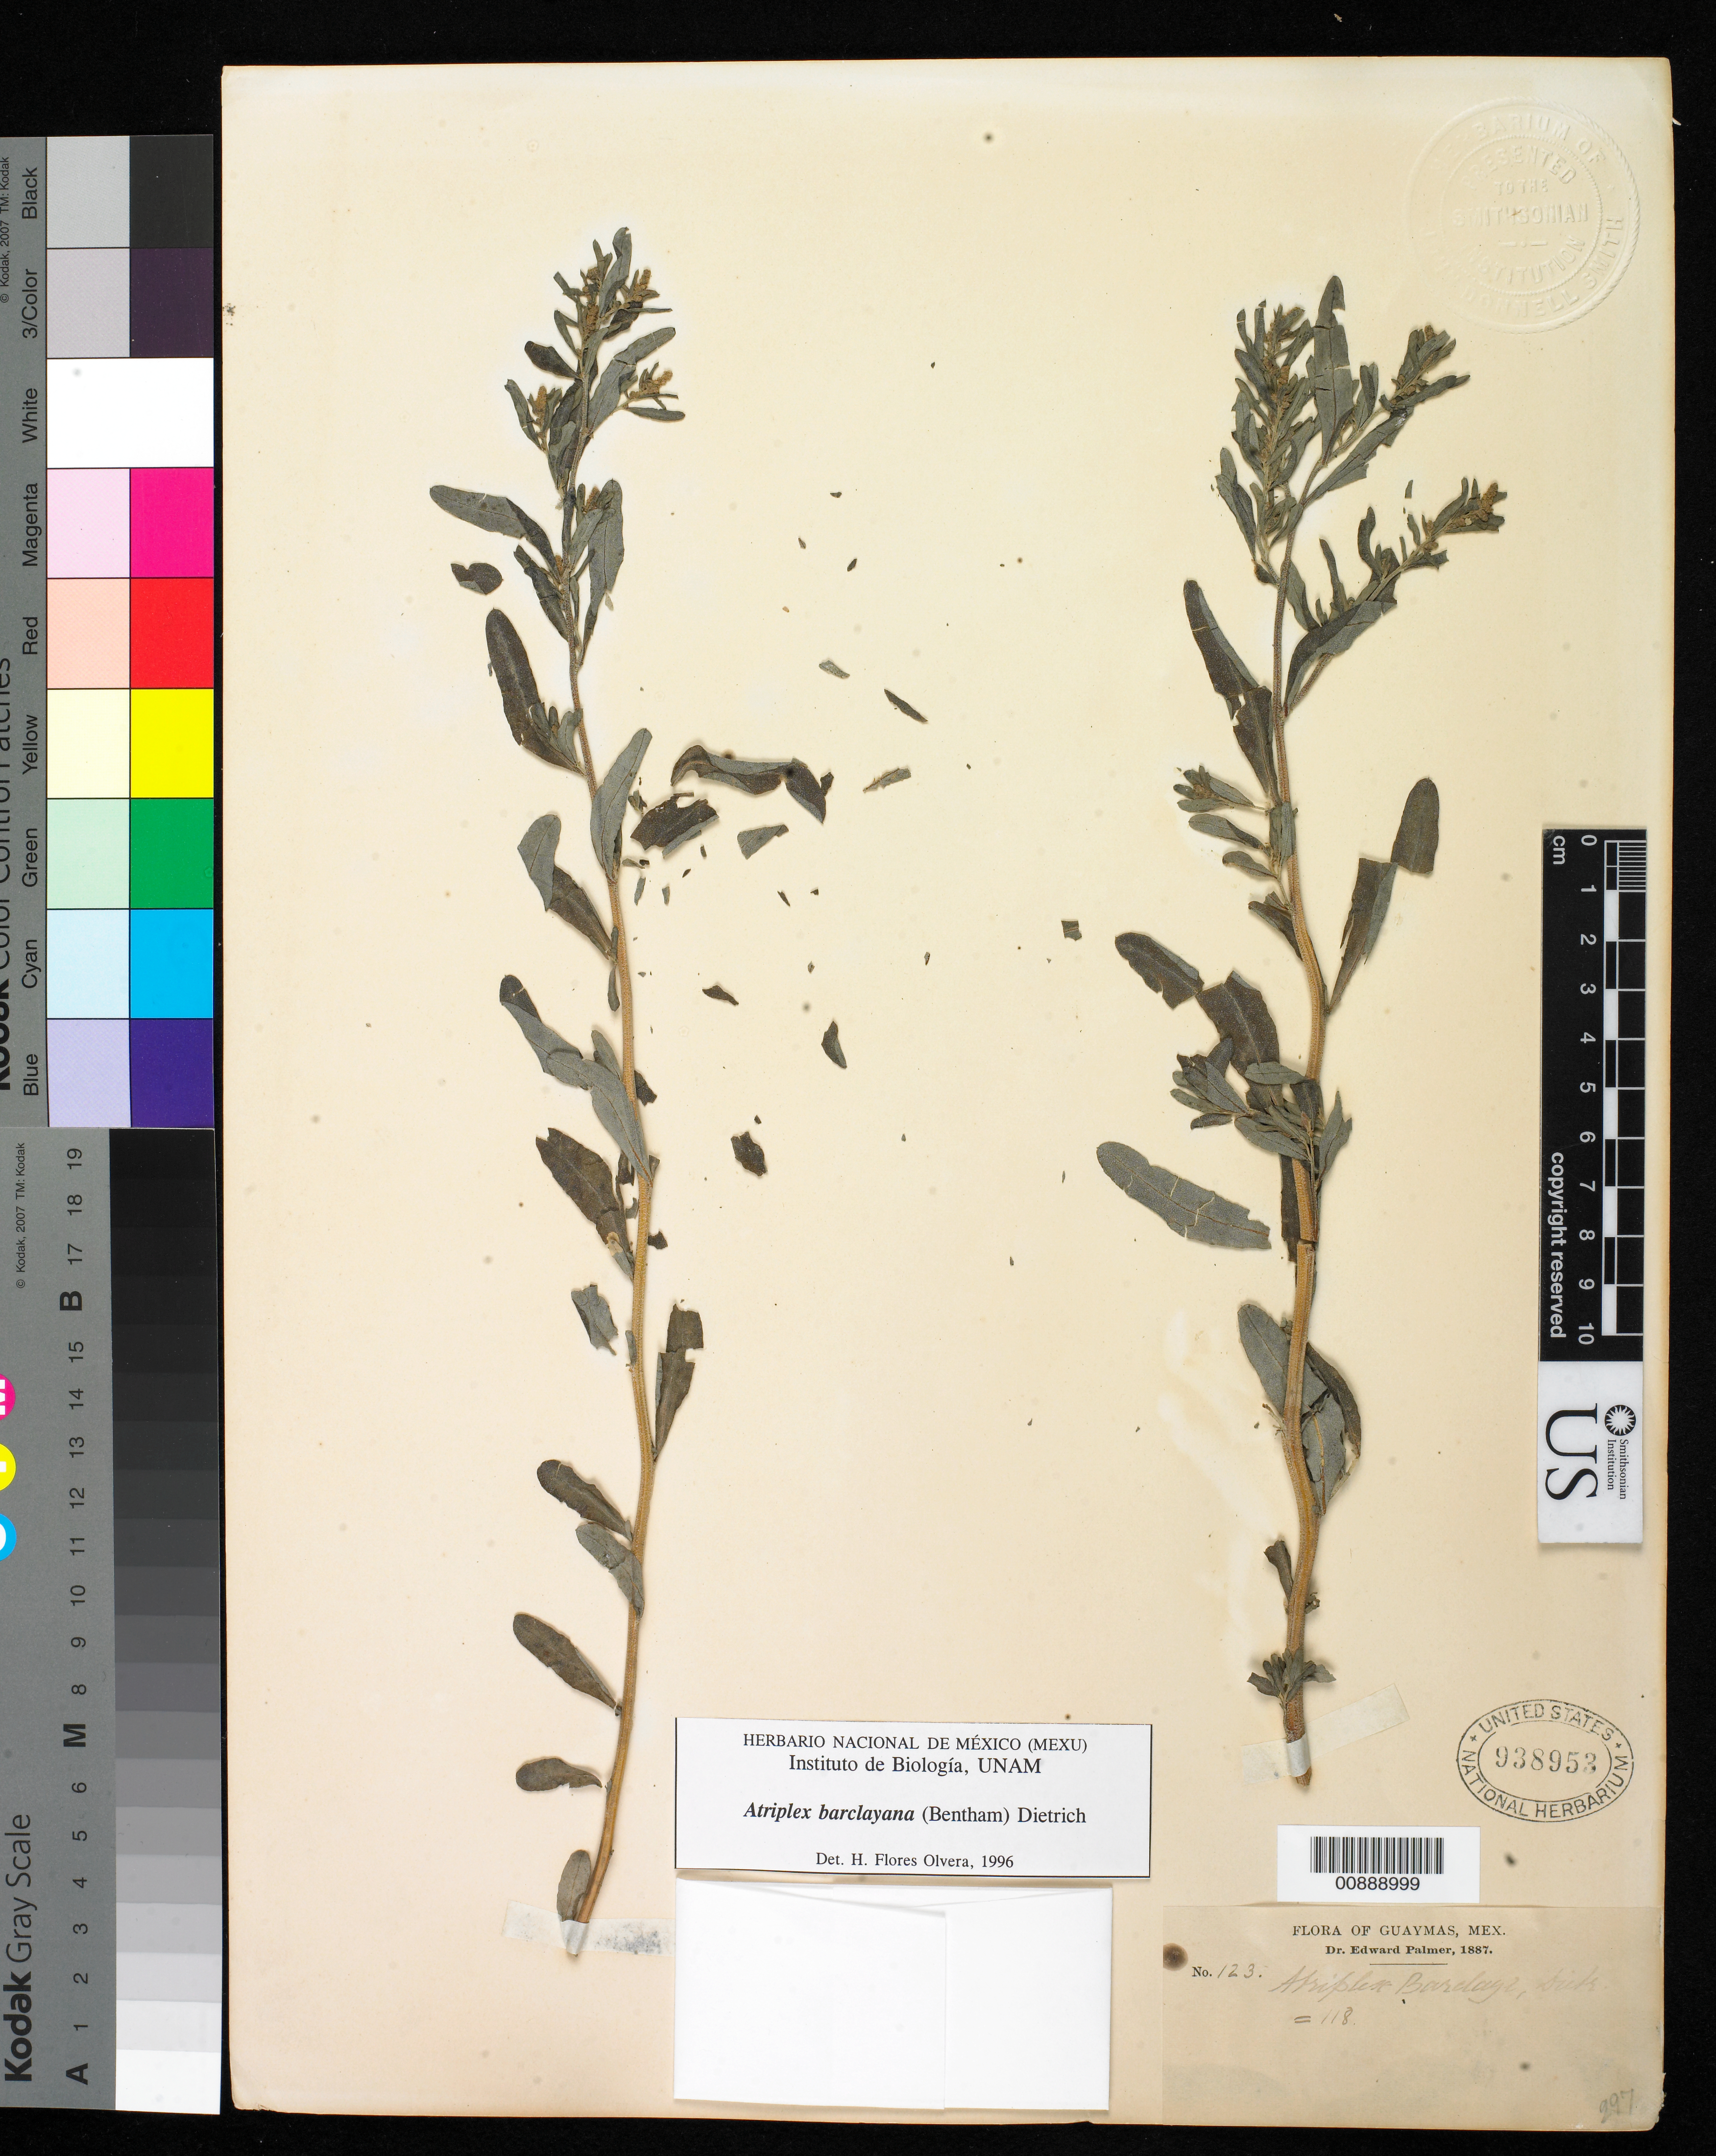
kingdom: Plantae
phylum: Tracheophyta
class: Magnoliopsida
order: Caryophyllales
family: Amaranthaceae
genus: Atriplex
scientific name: Atriplex barclayana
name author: (Benth.) D. Dietr.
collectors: E. Palmer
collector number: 123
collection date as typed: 1887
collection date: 1887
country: Mexico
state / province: Sonora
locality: Guaymas, Sonora.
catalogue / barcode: US 938953